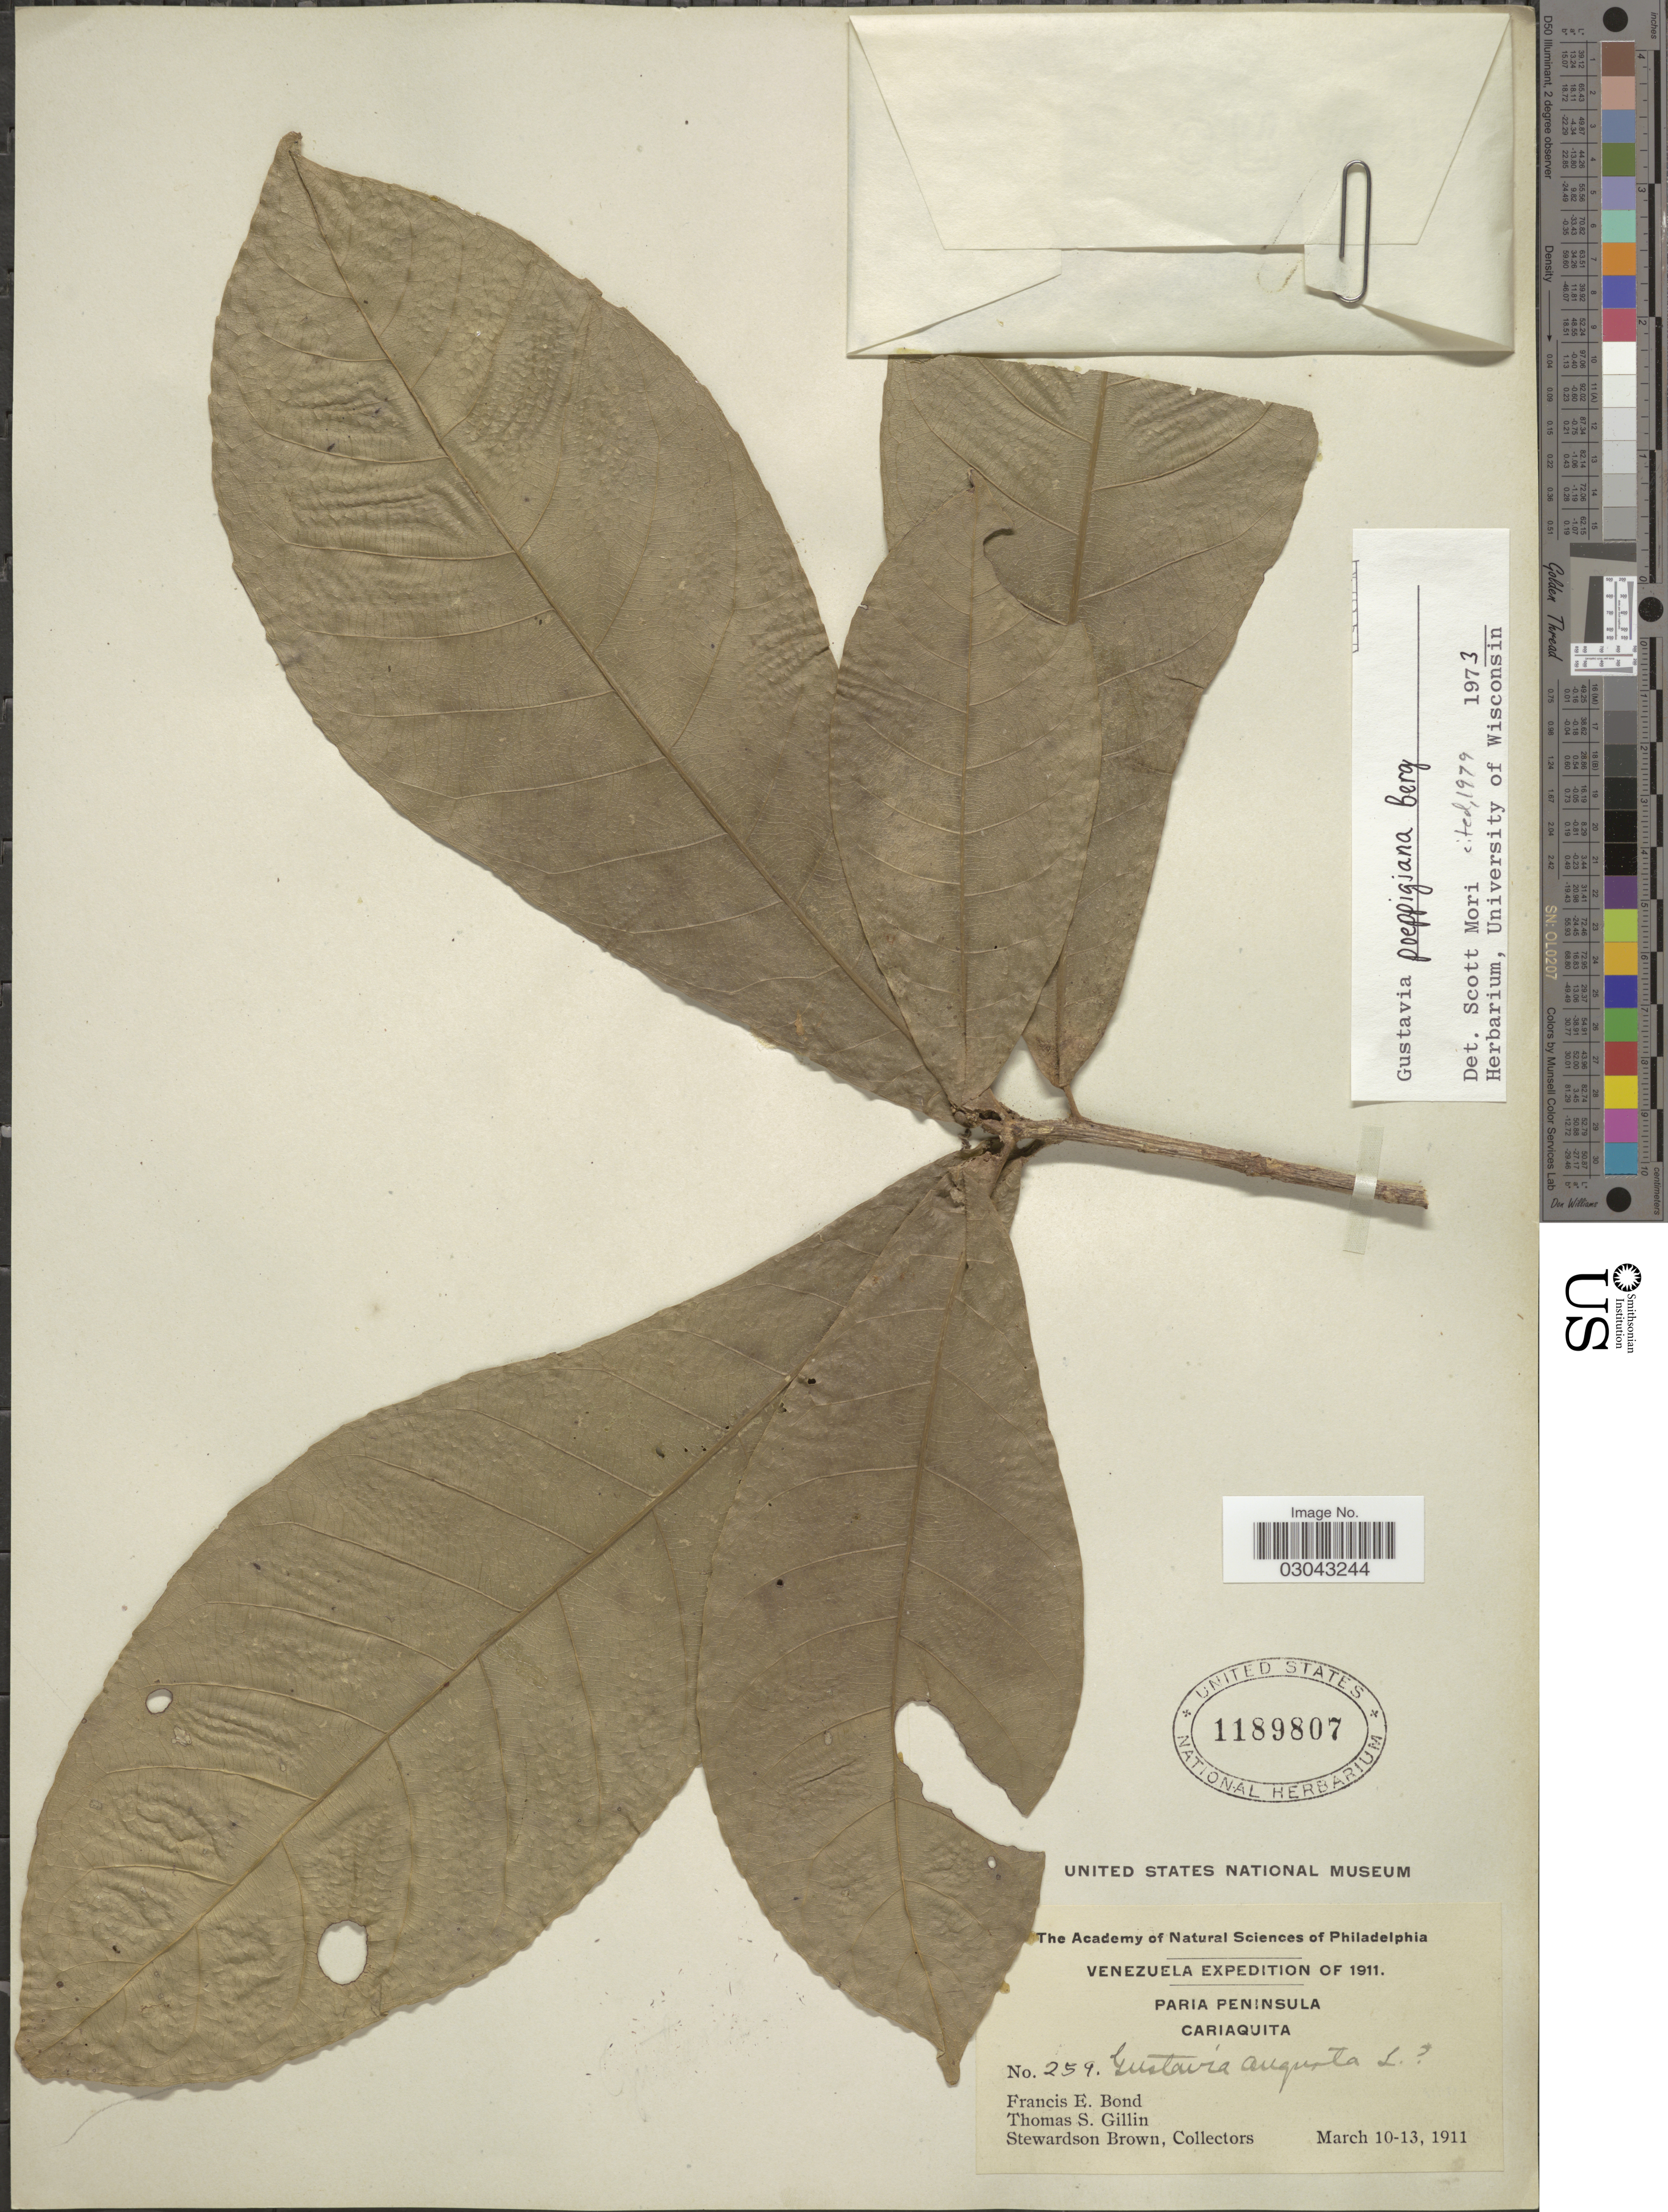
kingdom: Plantae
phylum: Tracheophyta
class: Magnoliopsida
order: Ericales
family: Lecythidaceae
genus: Gustavia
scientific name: Gustavia poeppigiana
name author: O. Berg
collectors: F. Bond, T. Gillin & S. Brown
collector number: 259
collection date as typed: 10-13 March 1911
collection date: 1911-03-10/1911-03-13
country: Venezuela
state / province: Sucre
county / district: Valdez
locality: Paria Peninsula, Cariaquito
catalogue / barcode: US 1189807